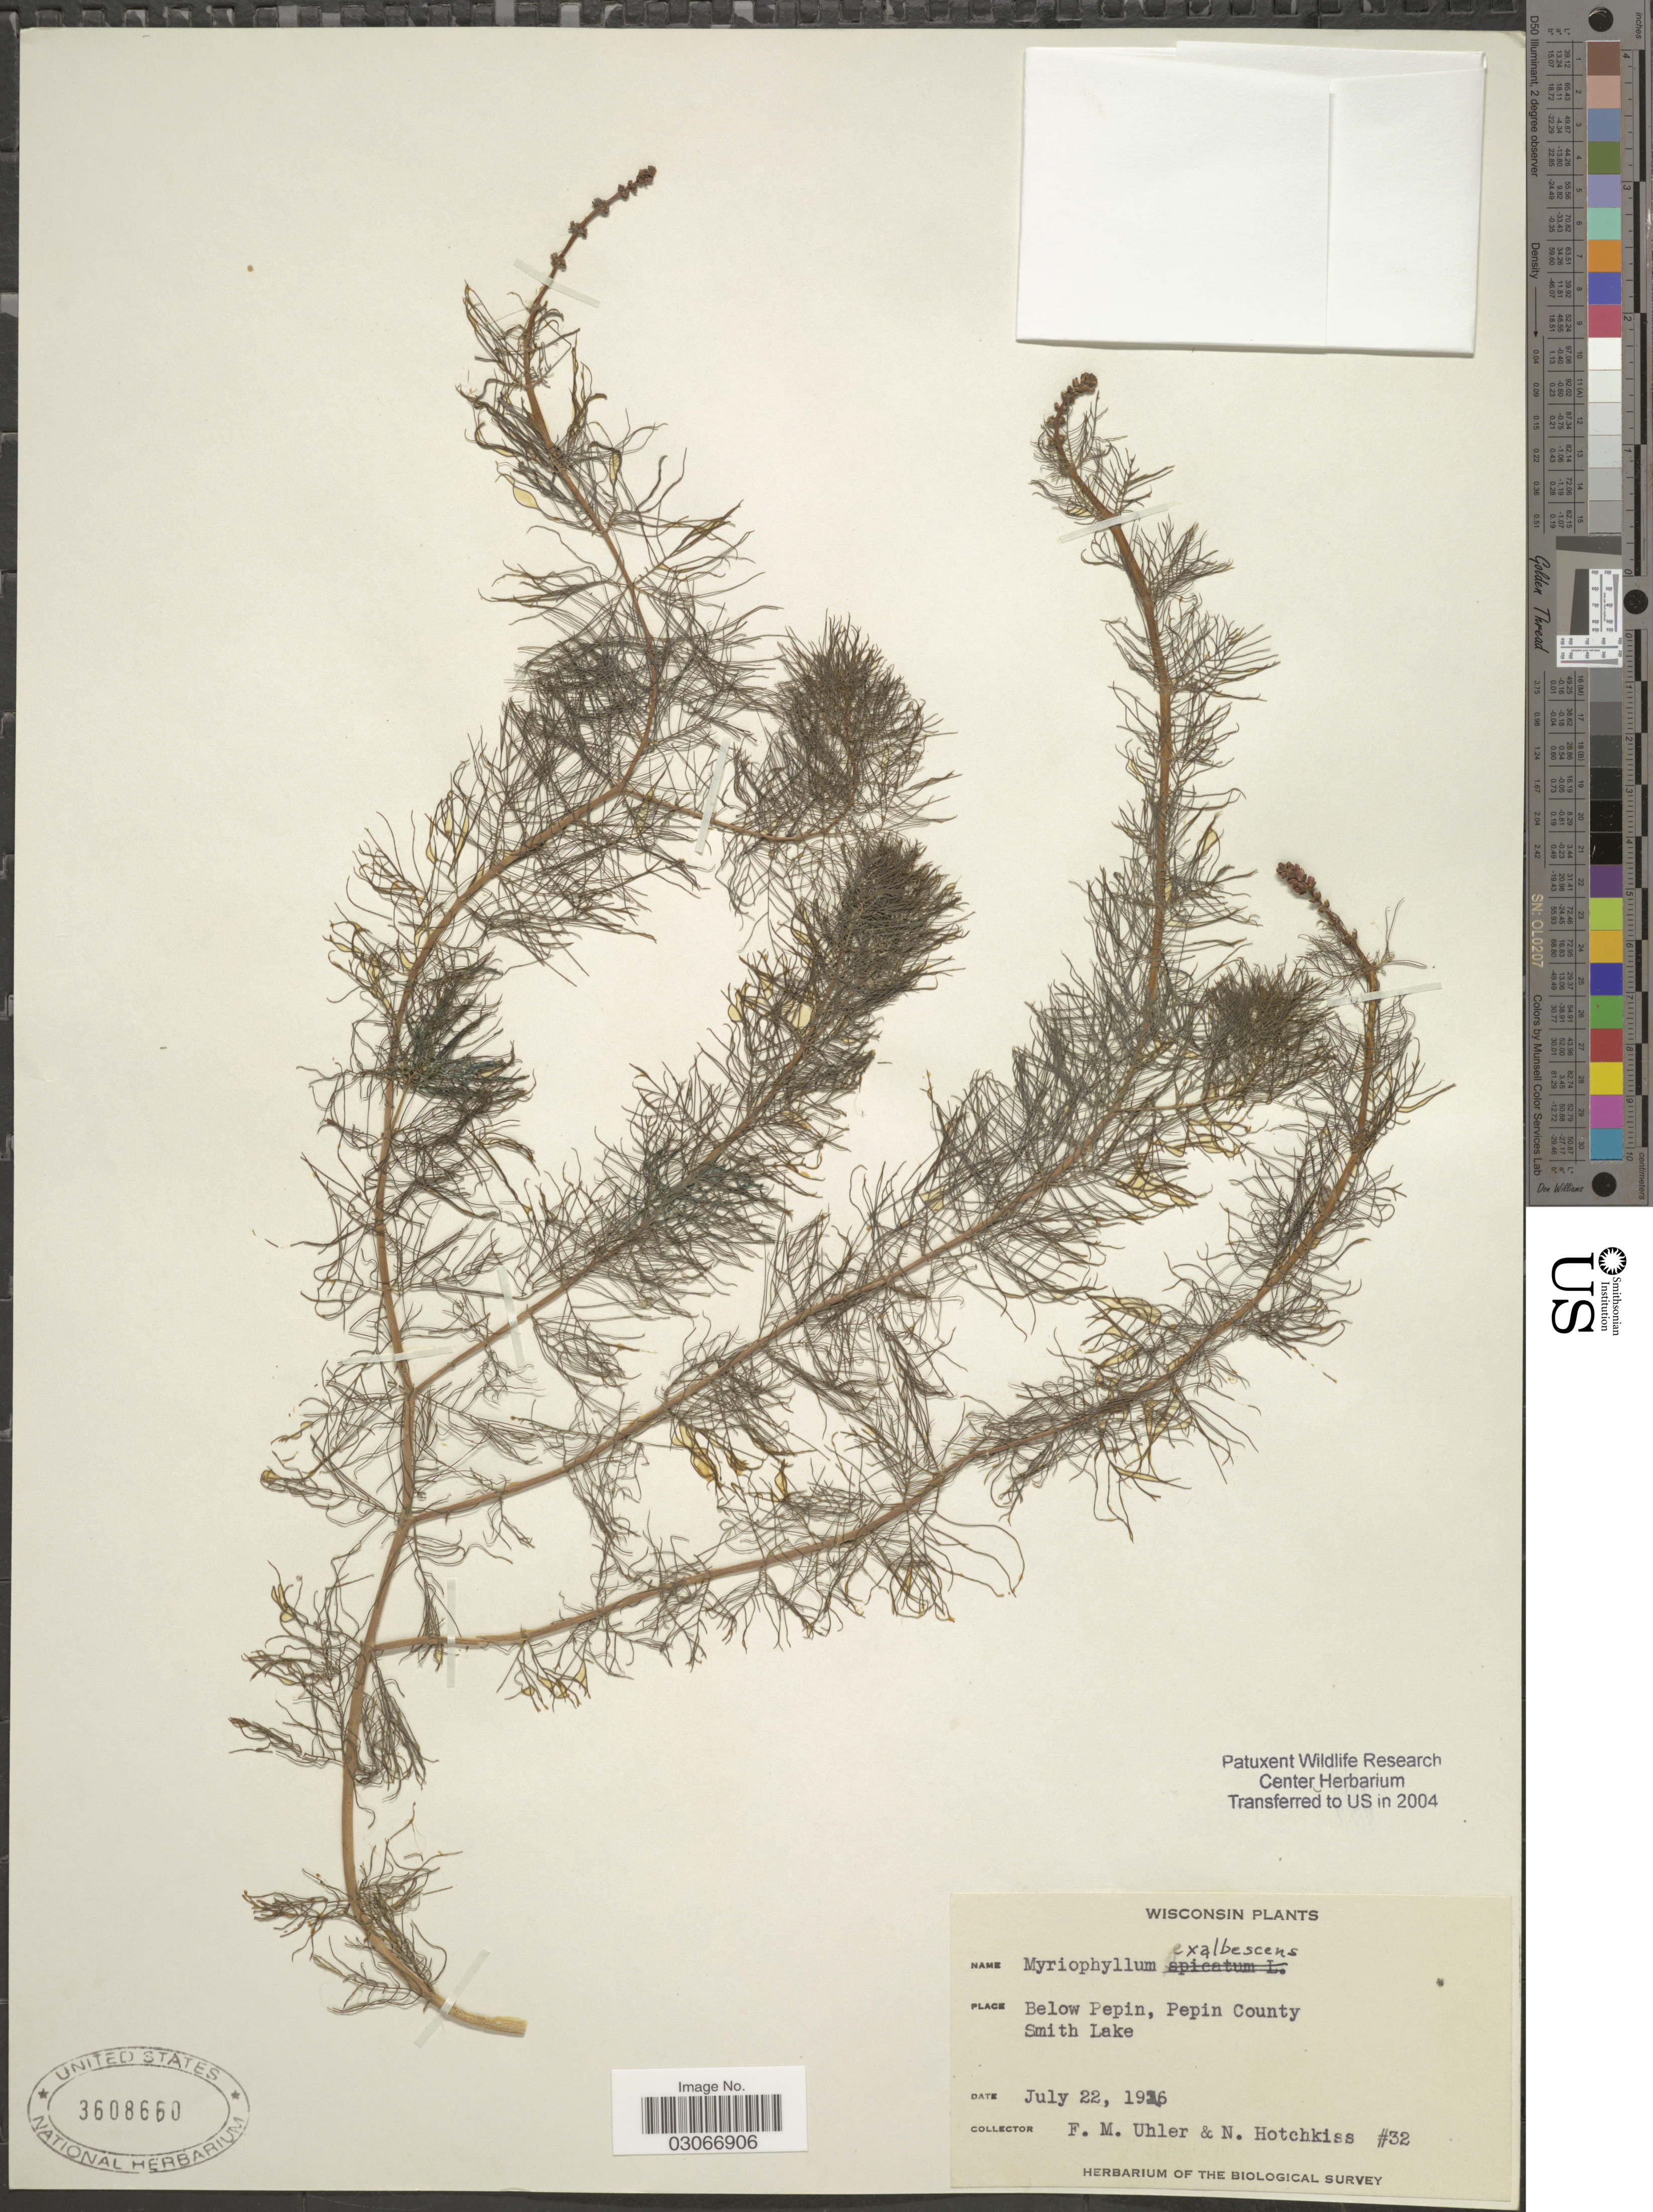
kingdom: Plantae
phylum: Tracheophyta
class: Magnoliopsida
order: Saxifragales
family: Haloragaceae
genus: Myriophyllum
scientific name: Myriophyllum exalbescens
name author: Fernald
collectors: F. M. Uhler & N. Hotchkiss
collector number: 32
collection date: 1936-07-22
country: United States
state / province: Wisconsin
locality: Below Pepin, Pepin County. Smith Lake.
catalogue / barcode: US 3608660